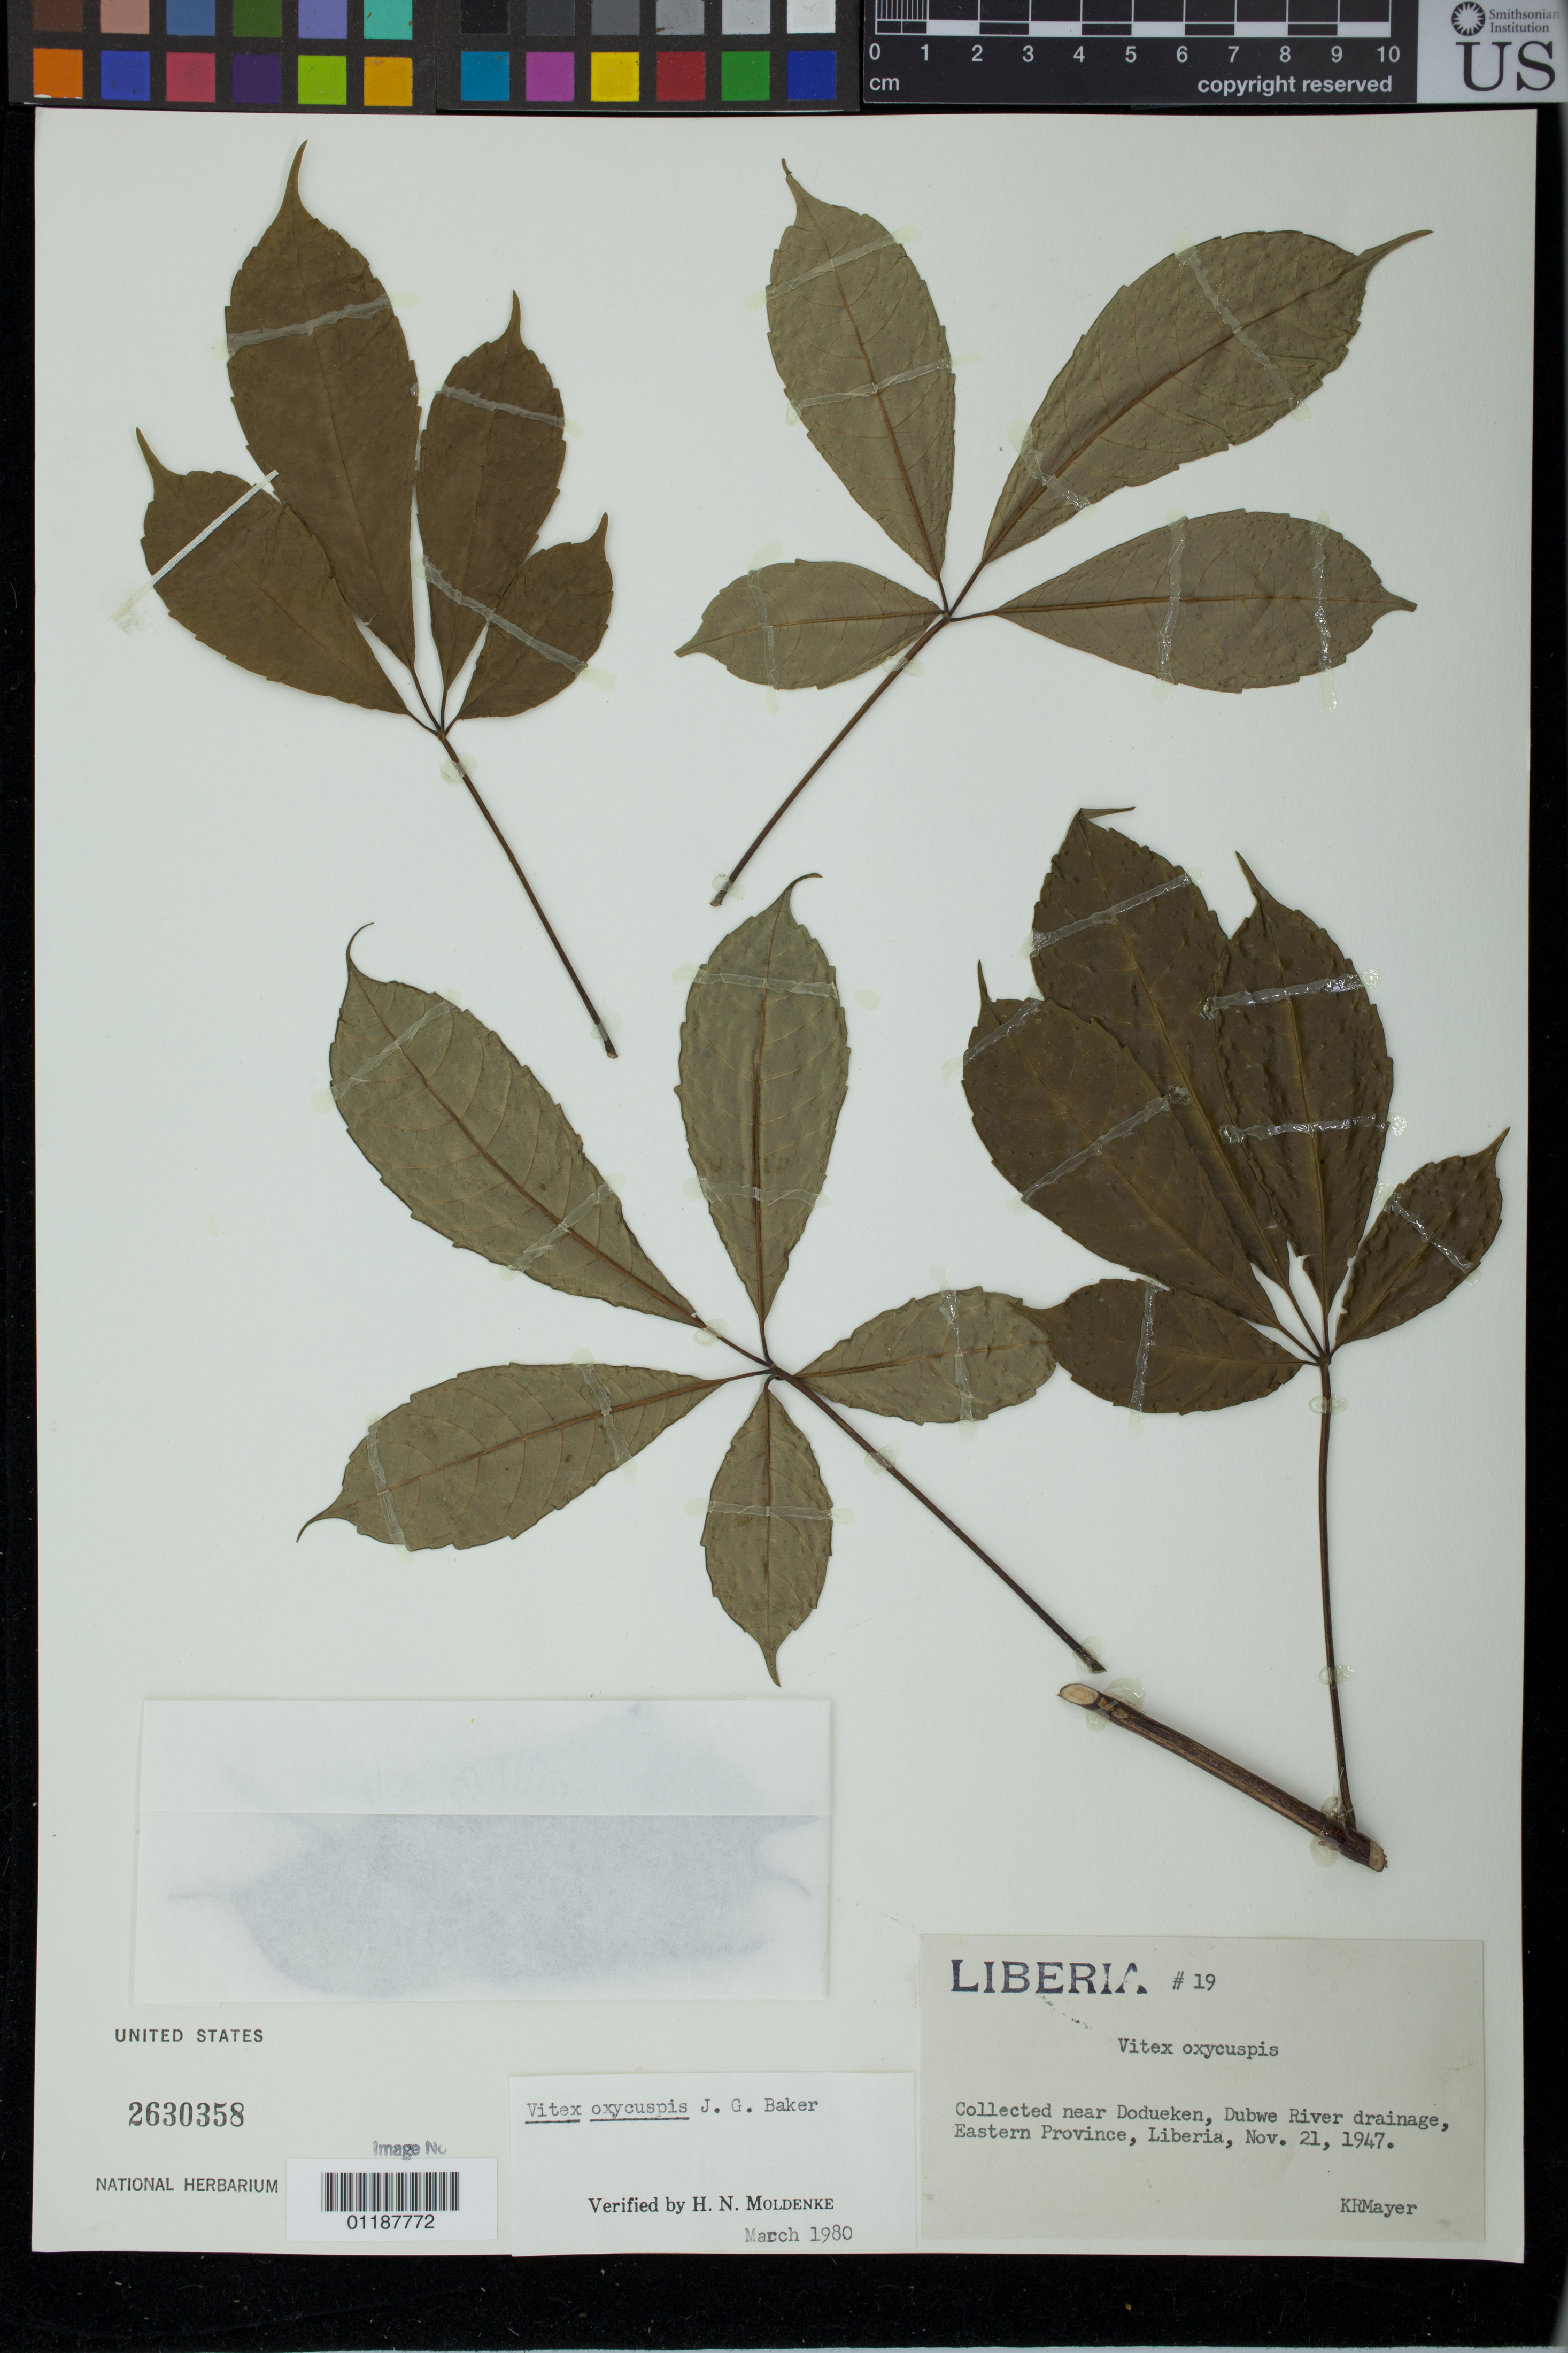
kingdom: Plantae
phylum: Tracheophyta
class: Magnoliopsida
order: Lamiales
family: Lamiaceae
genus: Vitex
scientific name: Vitex oxycuspis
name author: Baker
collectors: K. R. Mayer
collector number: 19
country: Liberia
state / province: Grand Gedeh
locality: Near Dodueken, Dubw River drainage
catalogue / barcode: US 2630358